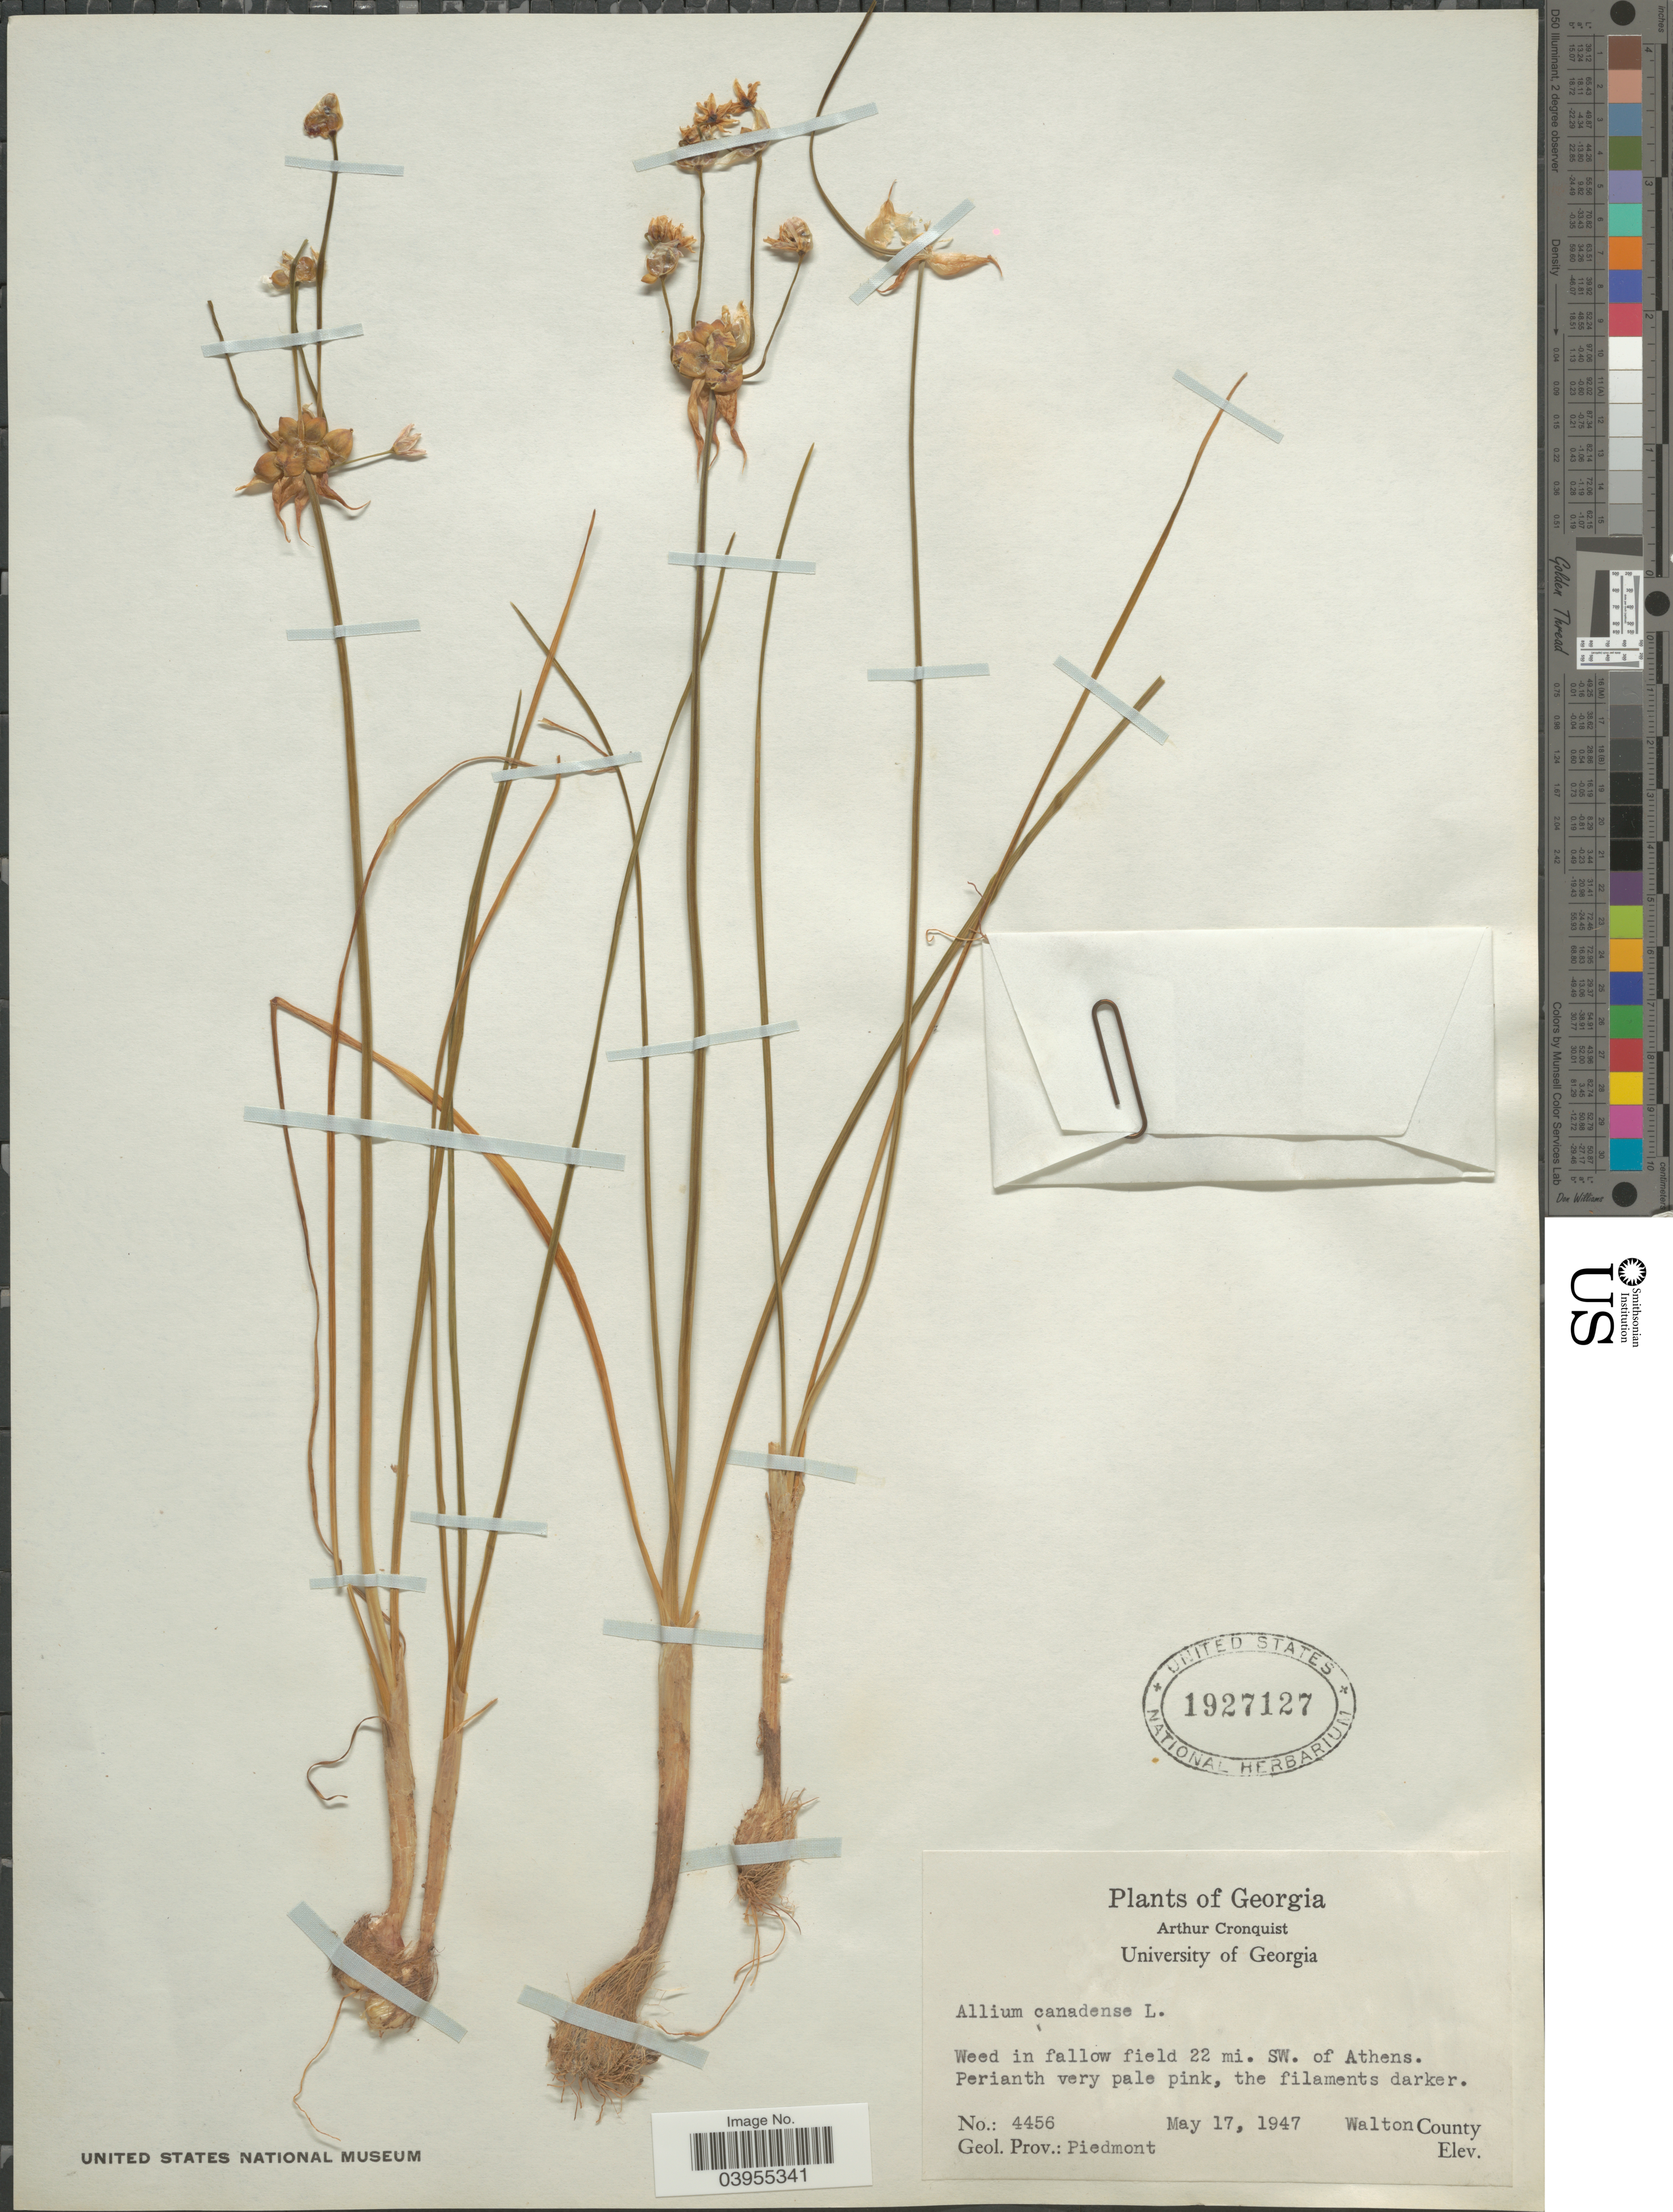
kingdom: Plantae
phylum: Tracheophyta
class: Liliopsida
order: Asparagales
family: Amaryllidaceae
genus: Allium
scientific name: Allium canadense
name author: L.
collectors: A. J. Cronquist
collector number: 4456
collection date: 1947-05-17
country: United States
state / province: Georgia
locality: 22 mi. SW. of Athens. Walton County. Geol. Prov.: Piedmont.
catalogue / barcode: US 1927127